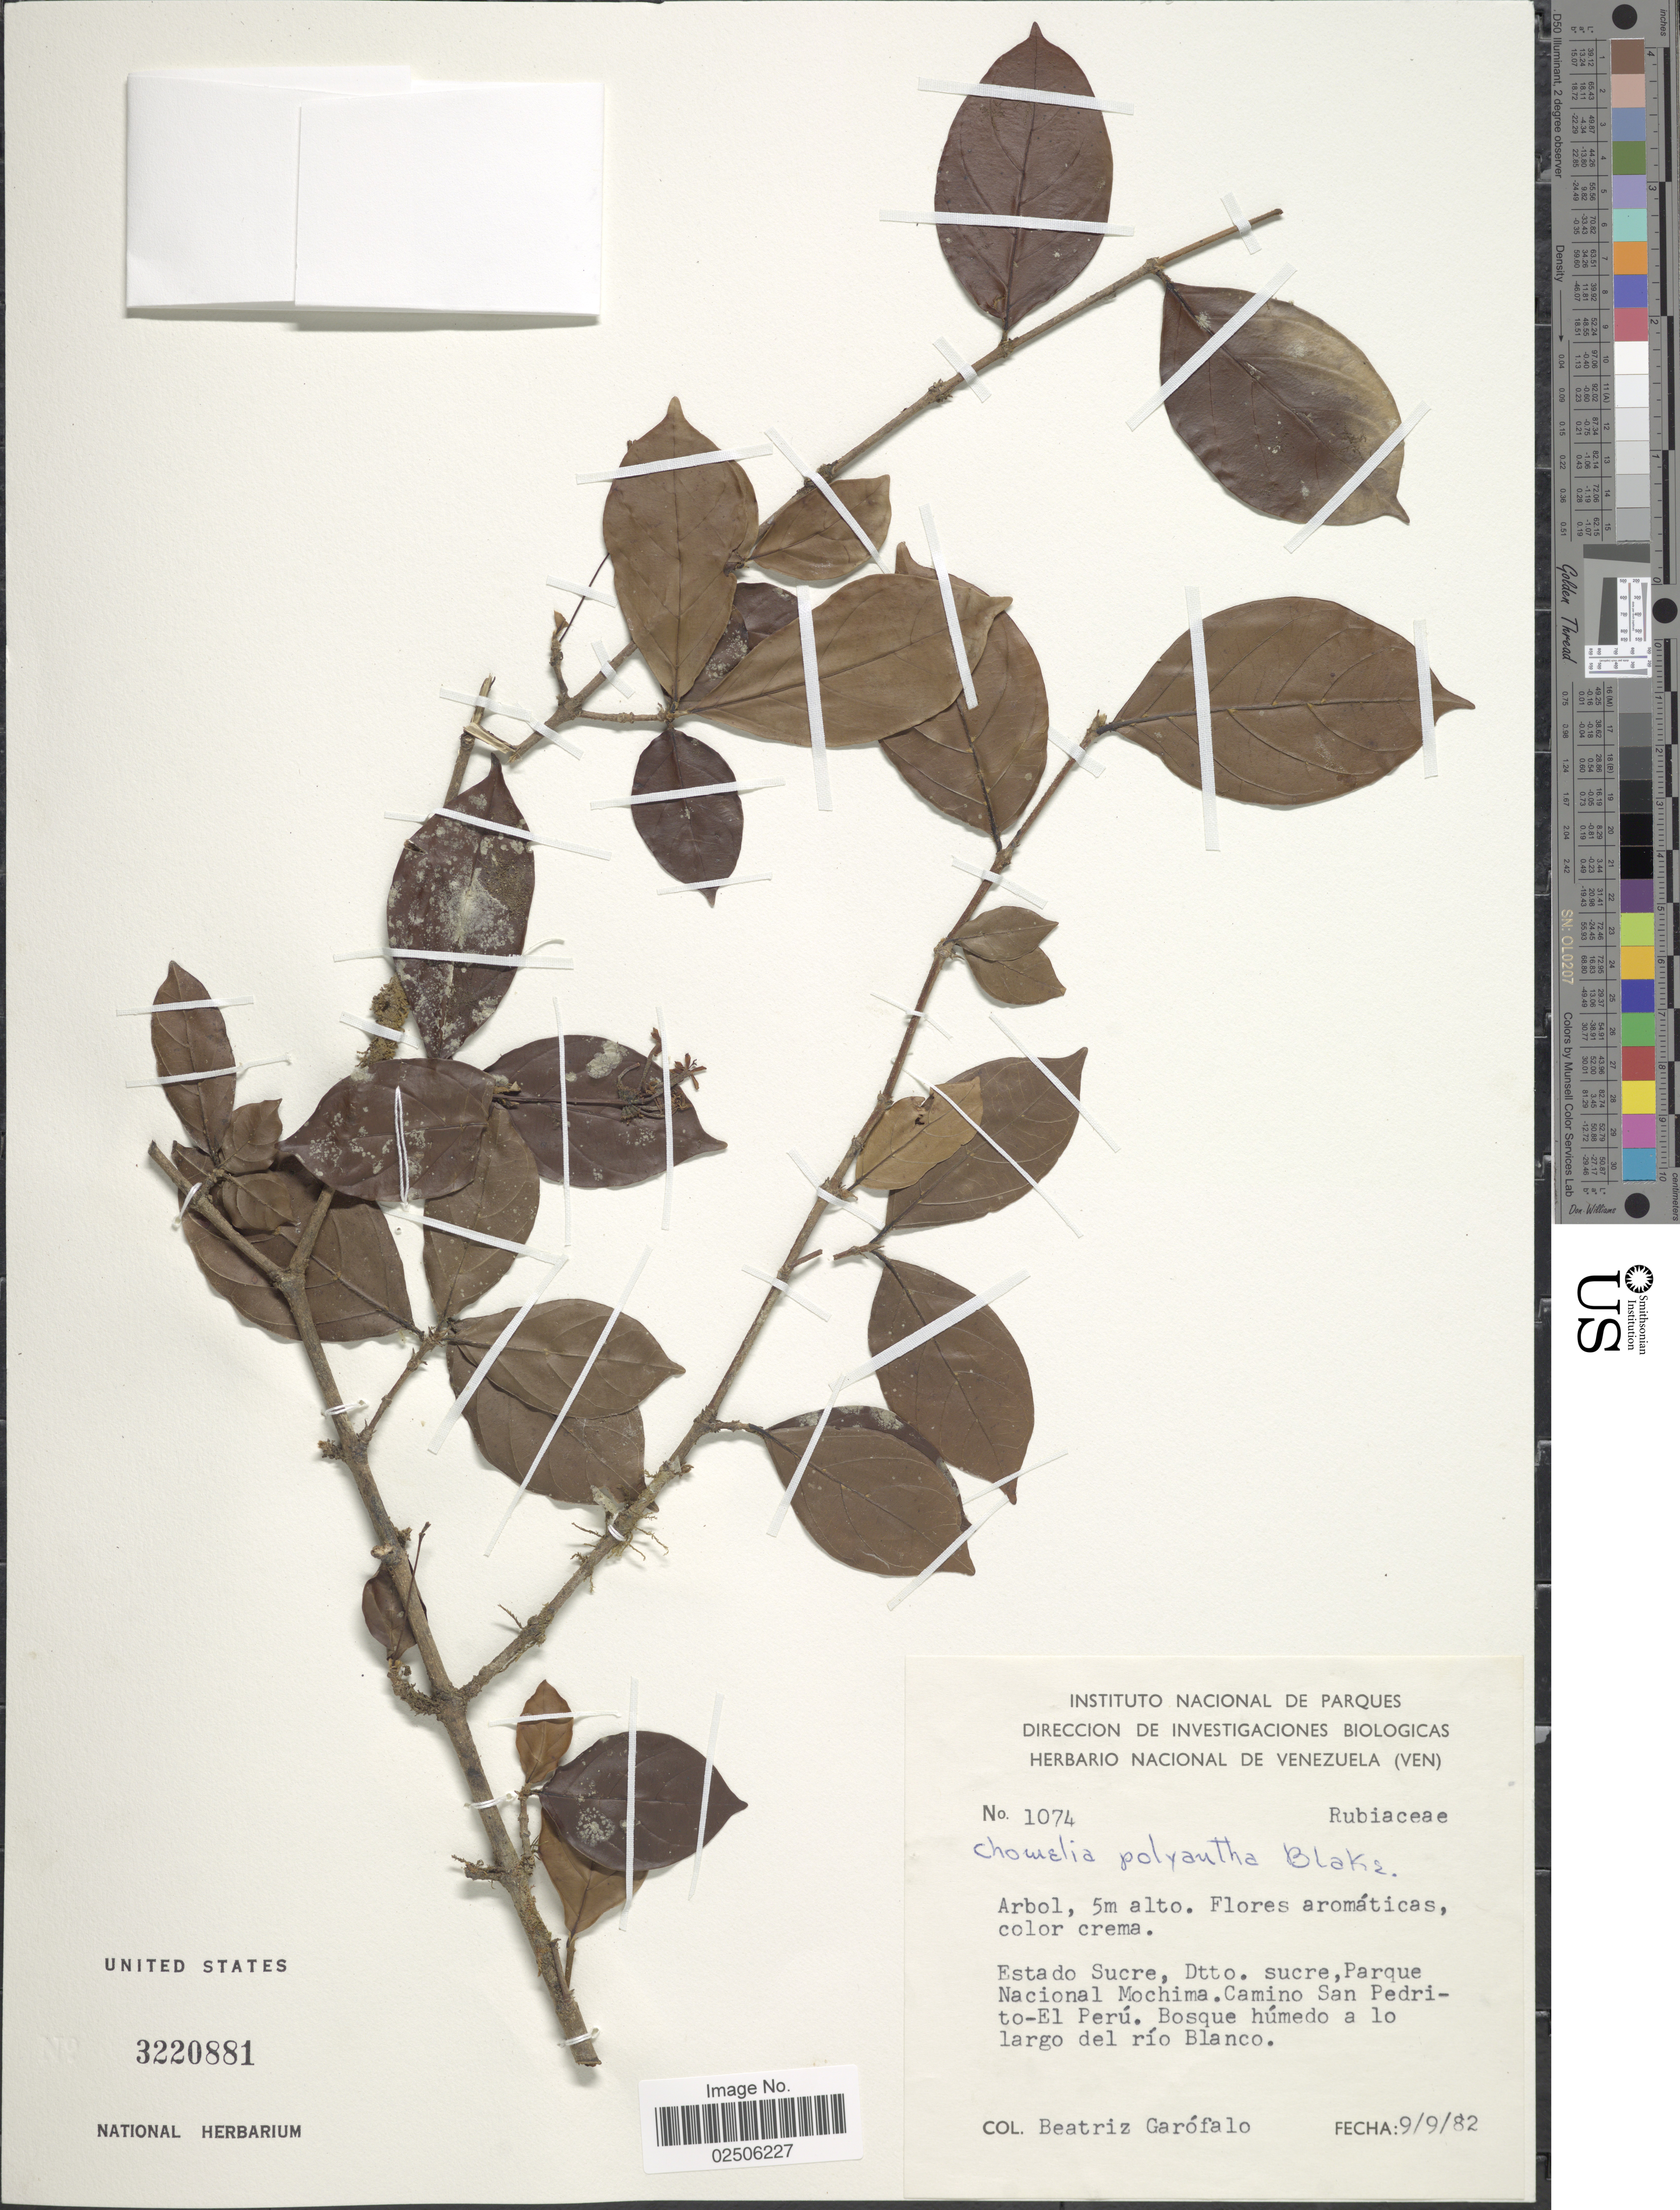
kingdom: Plantae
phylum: Tracheophyta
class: Magnoliopsida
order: Gentianales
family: Rubiaceae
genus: Chomelia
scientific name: Chomelia polyantha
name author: S.F. Blake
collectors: B. Garofalo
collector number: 14074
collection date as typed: Transcribed d/m/y: 9/9/82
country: Venezuela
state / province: Sucre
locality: Dtto. sucre, Parque Nacional Mochima, Camino San Pedrito-El Peru, Bosque humedo a lo largo del rio Blanco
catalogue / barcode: US 3220881